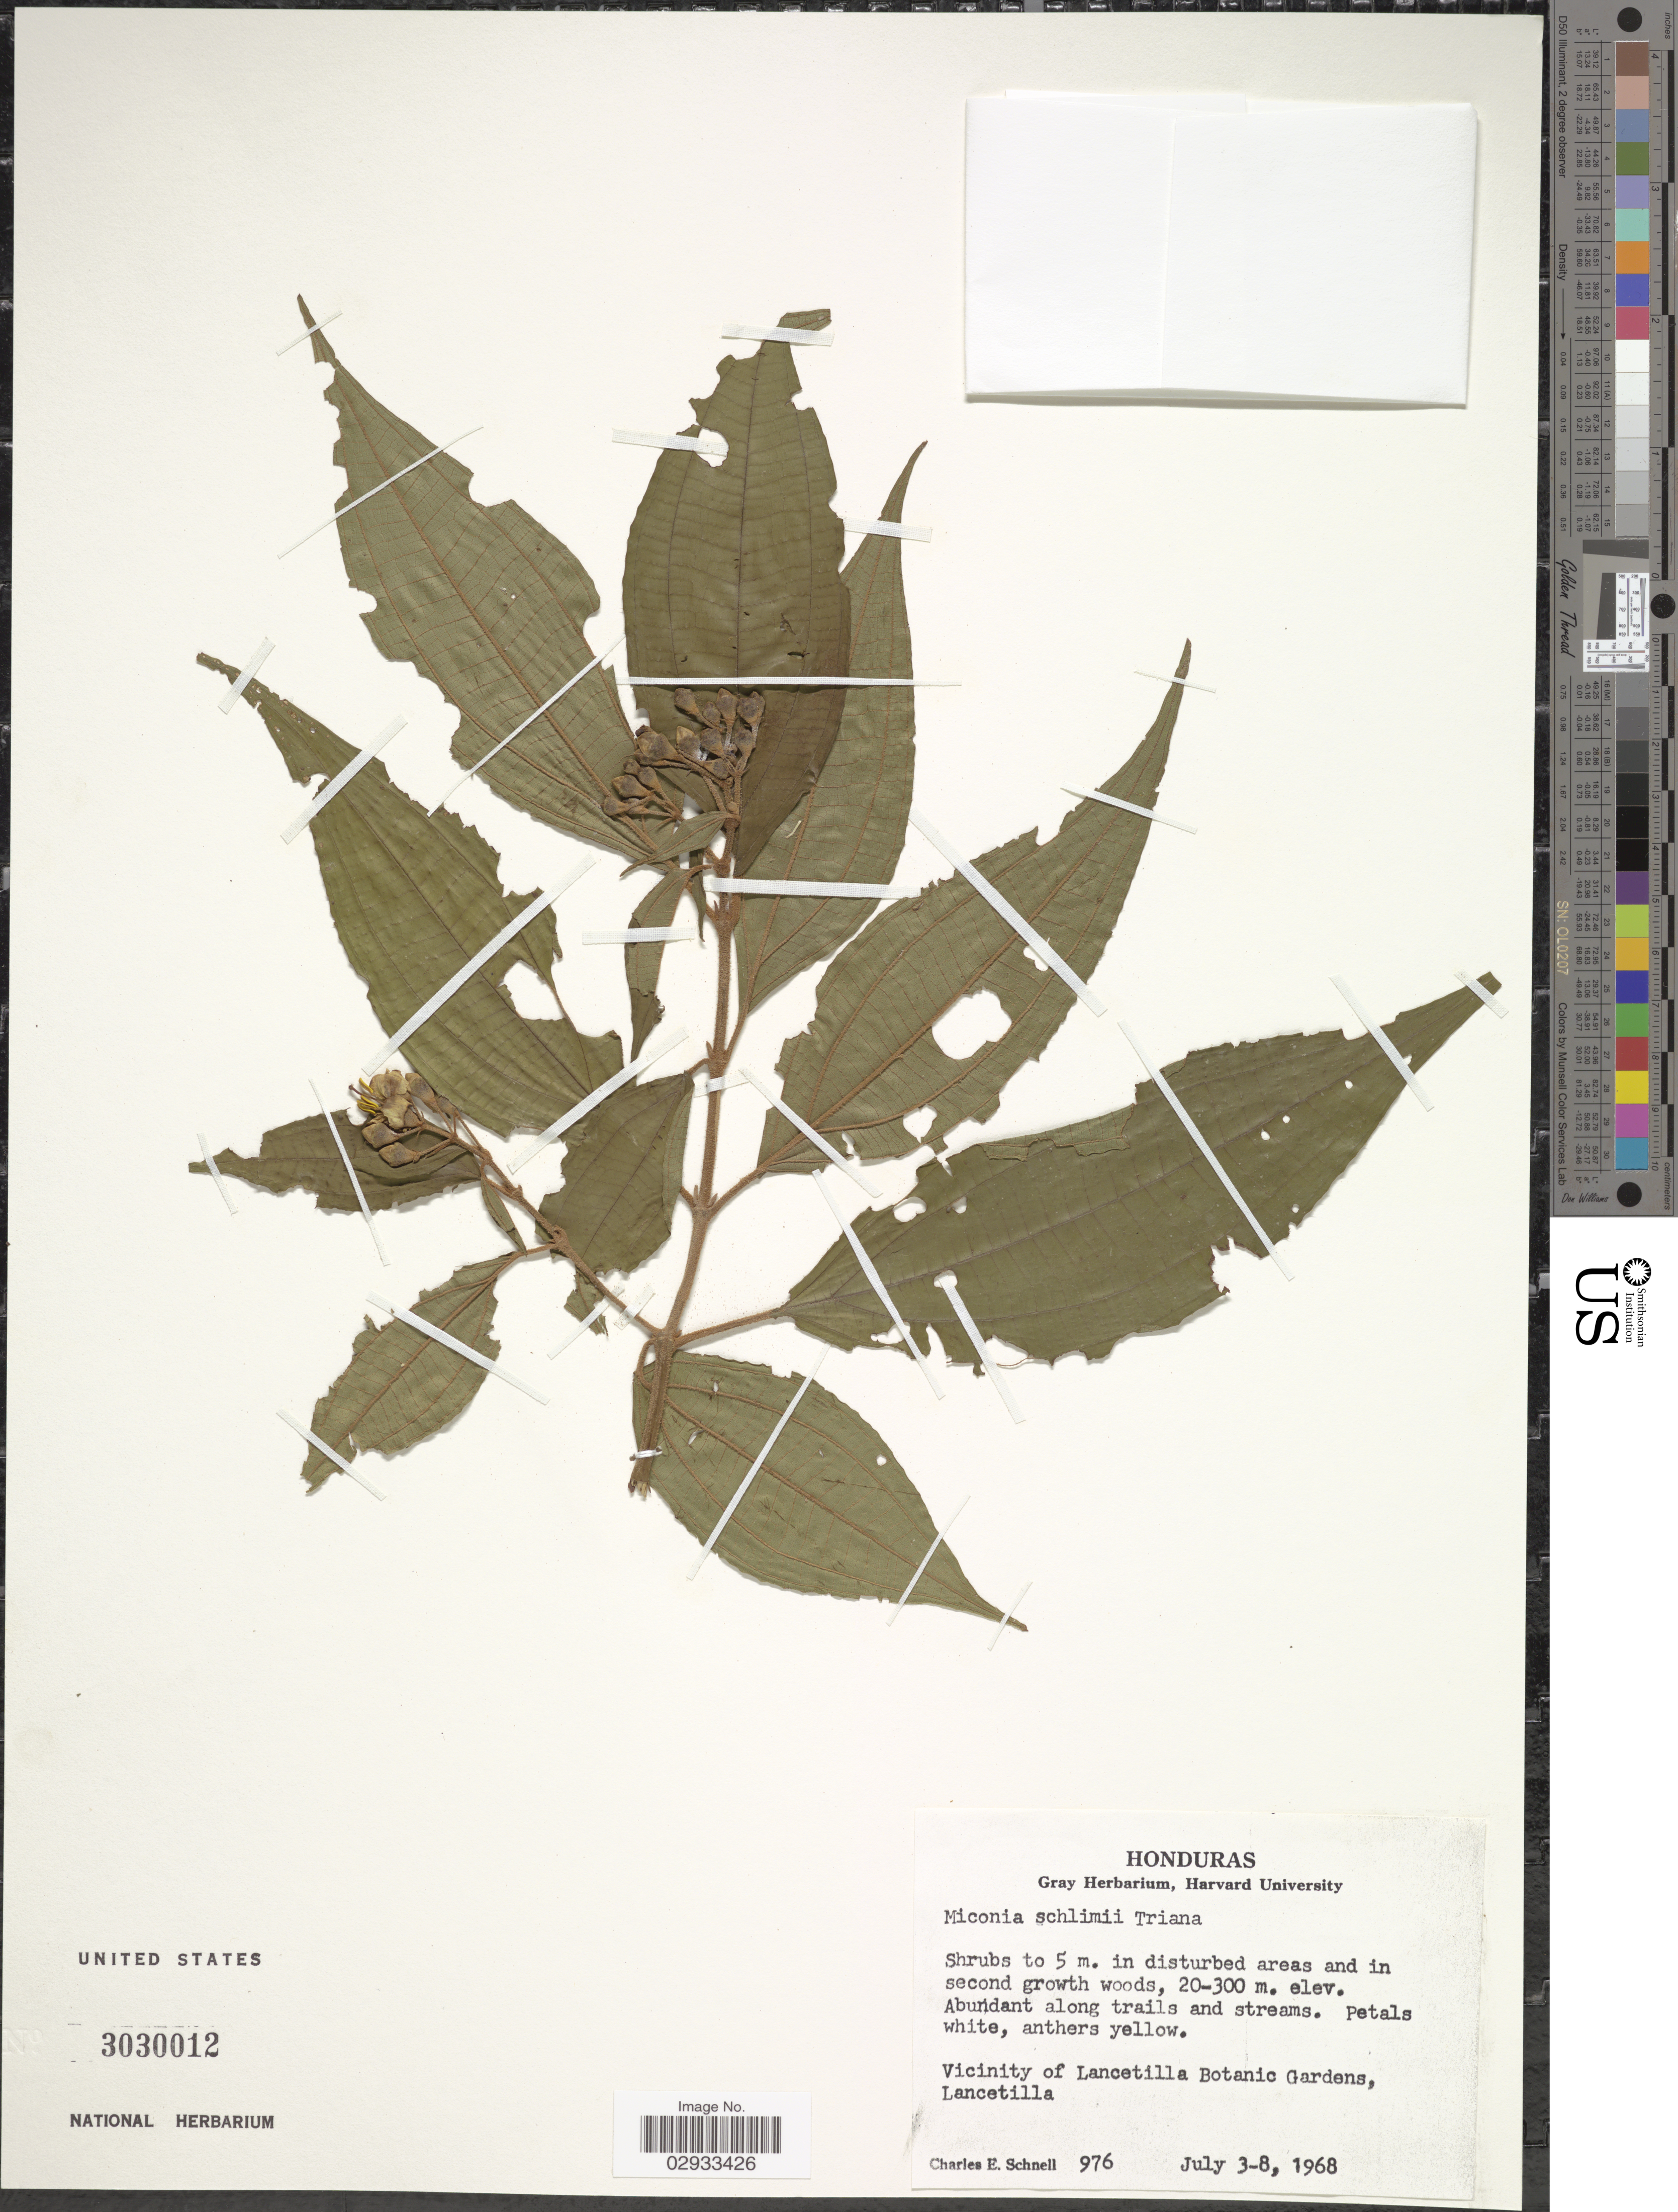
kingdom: Plantae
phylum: Tracheophyta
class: Magnoliopsida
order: Myrtales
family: Melastomataceae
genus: Miconia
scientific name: Miconia schlimii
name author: Triana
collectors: C. Schnell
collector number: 997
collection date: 1968-07-03/1968-07-08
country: Honduras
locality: Vicinity of Lancetilla Botanic Gardens, Lancetilla.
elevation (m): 20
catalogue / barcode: US 3030012